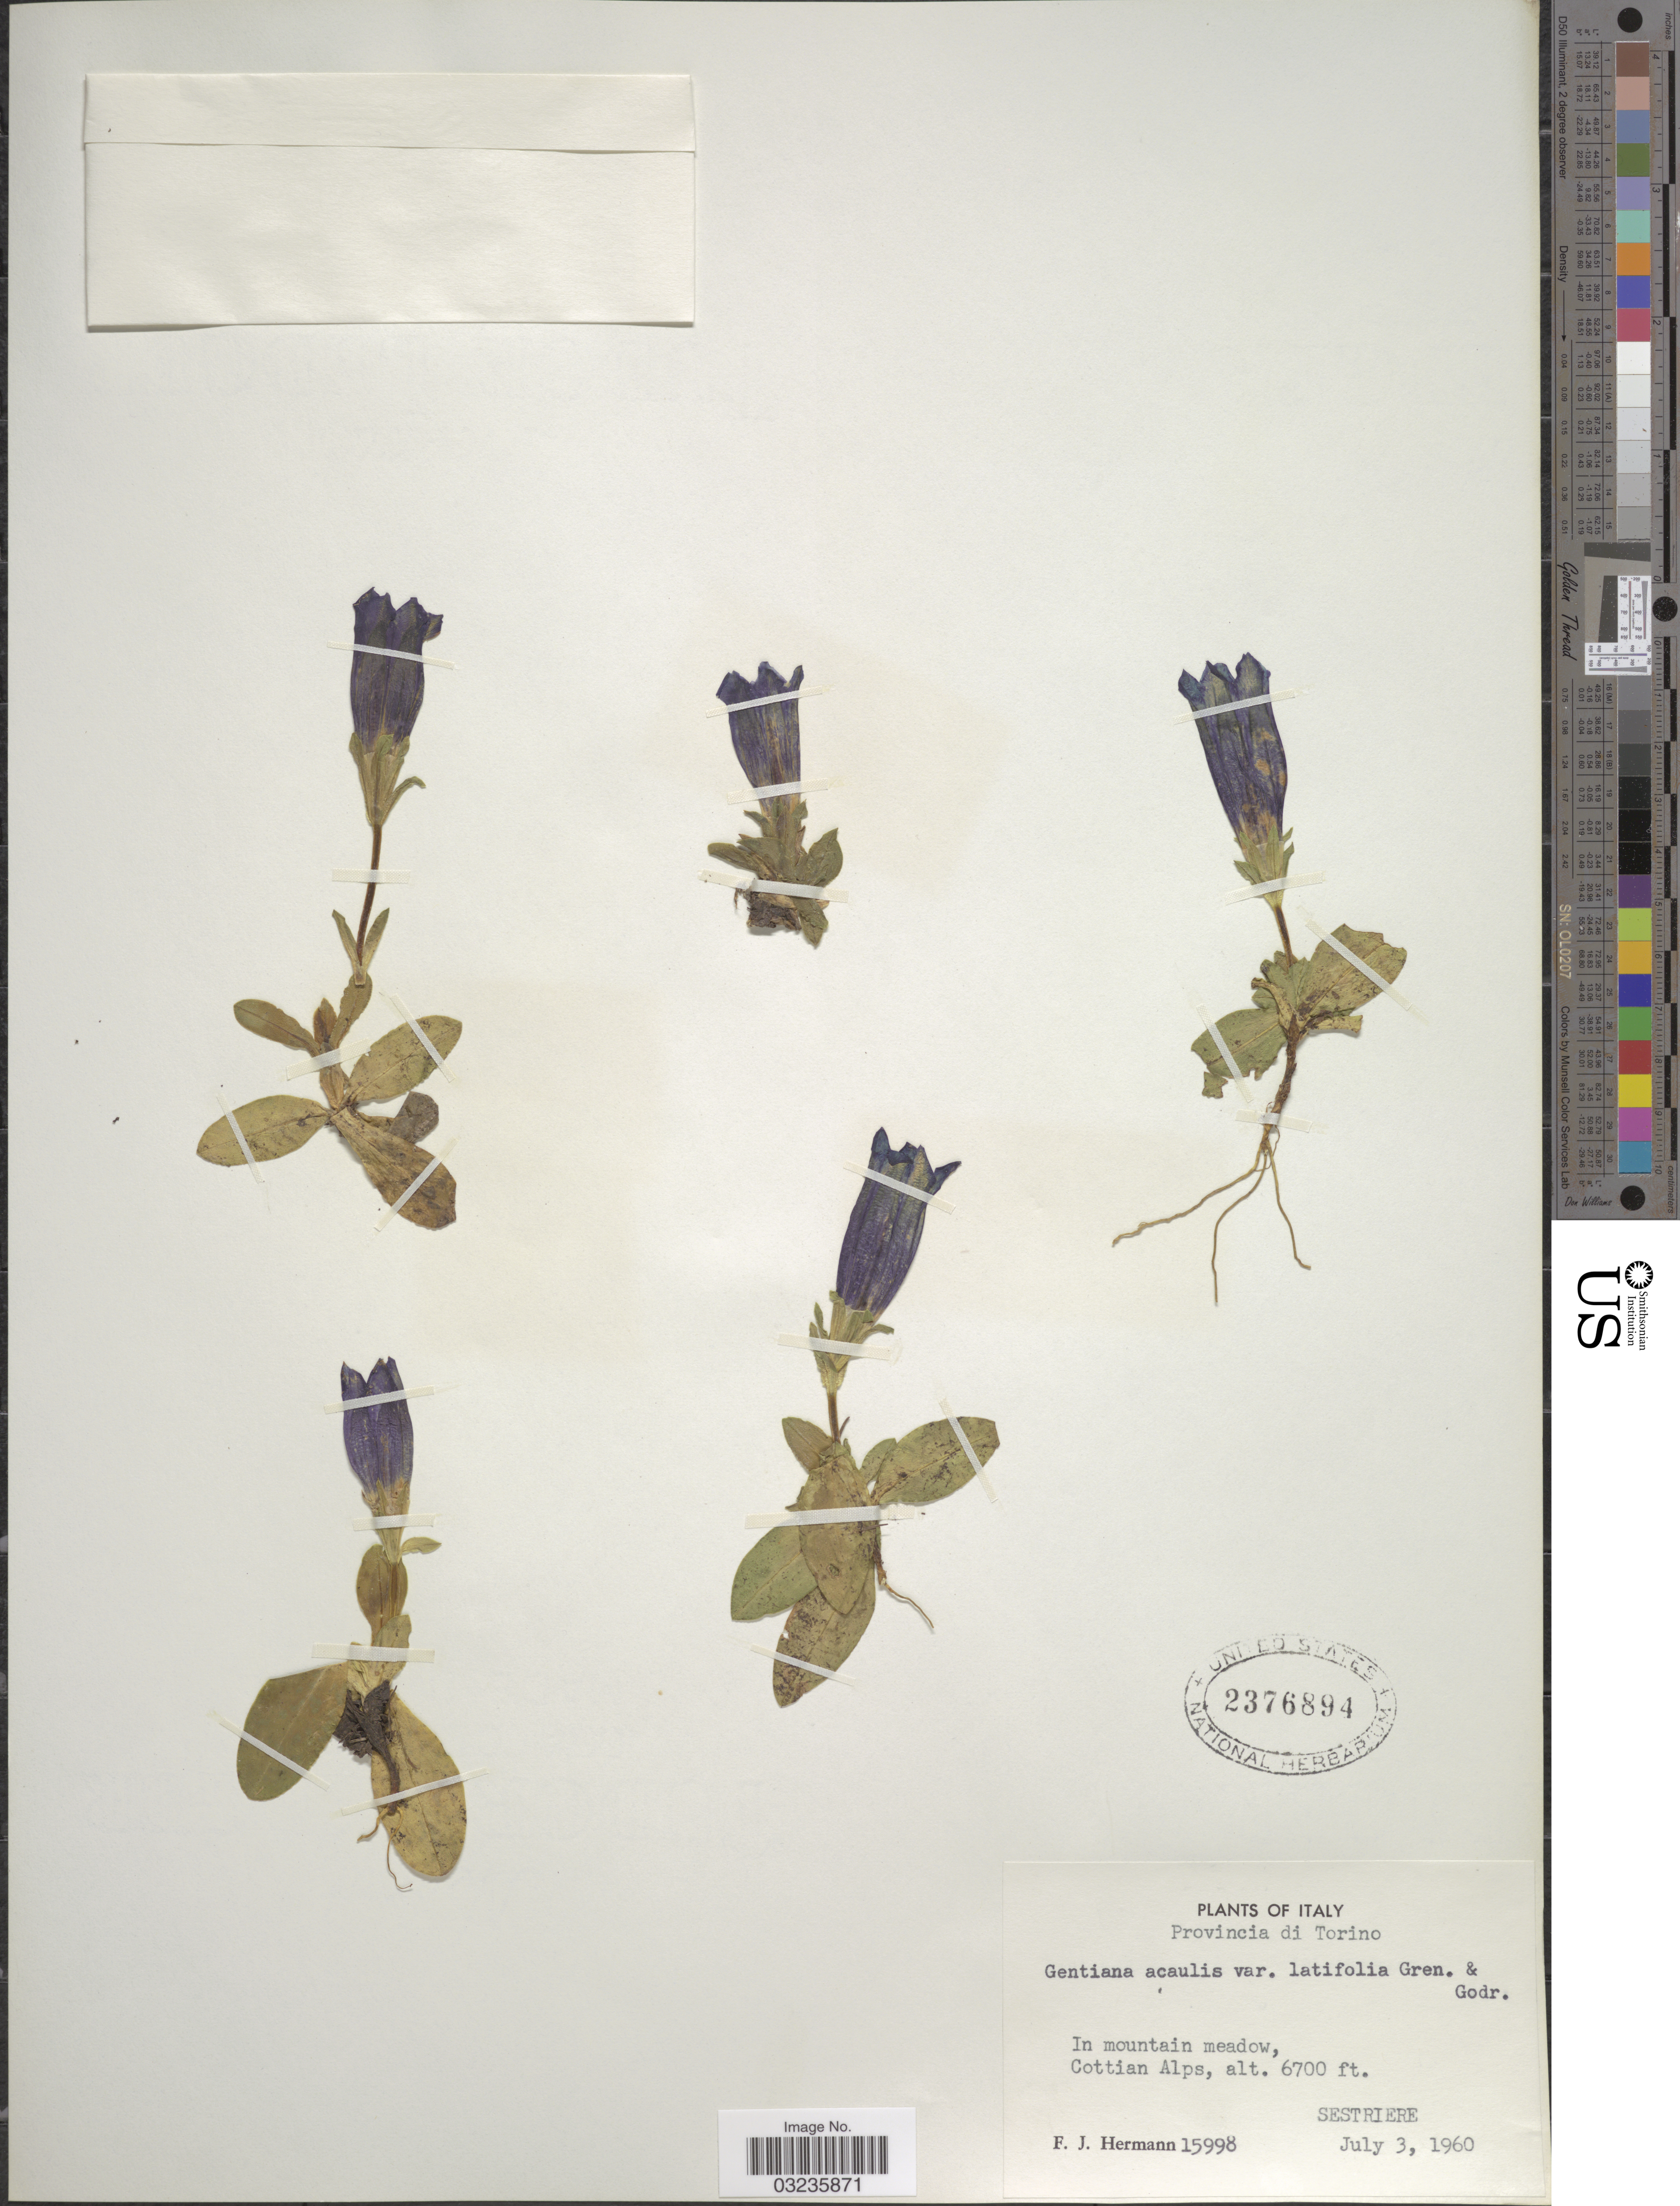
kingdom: Plantae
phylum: Tracheophyta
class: Magnoliopsida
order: Gentianales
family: Gentianaceae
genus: Gentiana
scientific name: Gentiana acaulis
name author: L.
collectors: F. J. Hermann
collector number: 15998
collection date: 1960-07-03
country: Italy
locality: Provincia di Torino. In mountain meadow, Cottian Alps. Sestriere.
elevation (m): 2042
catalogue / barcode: US 2376894